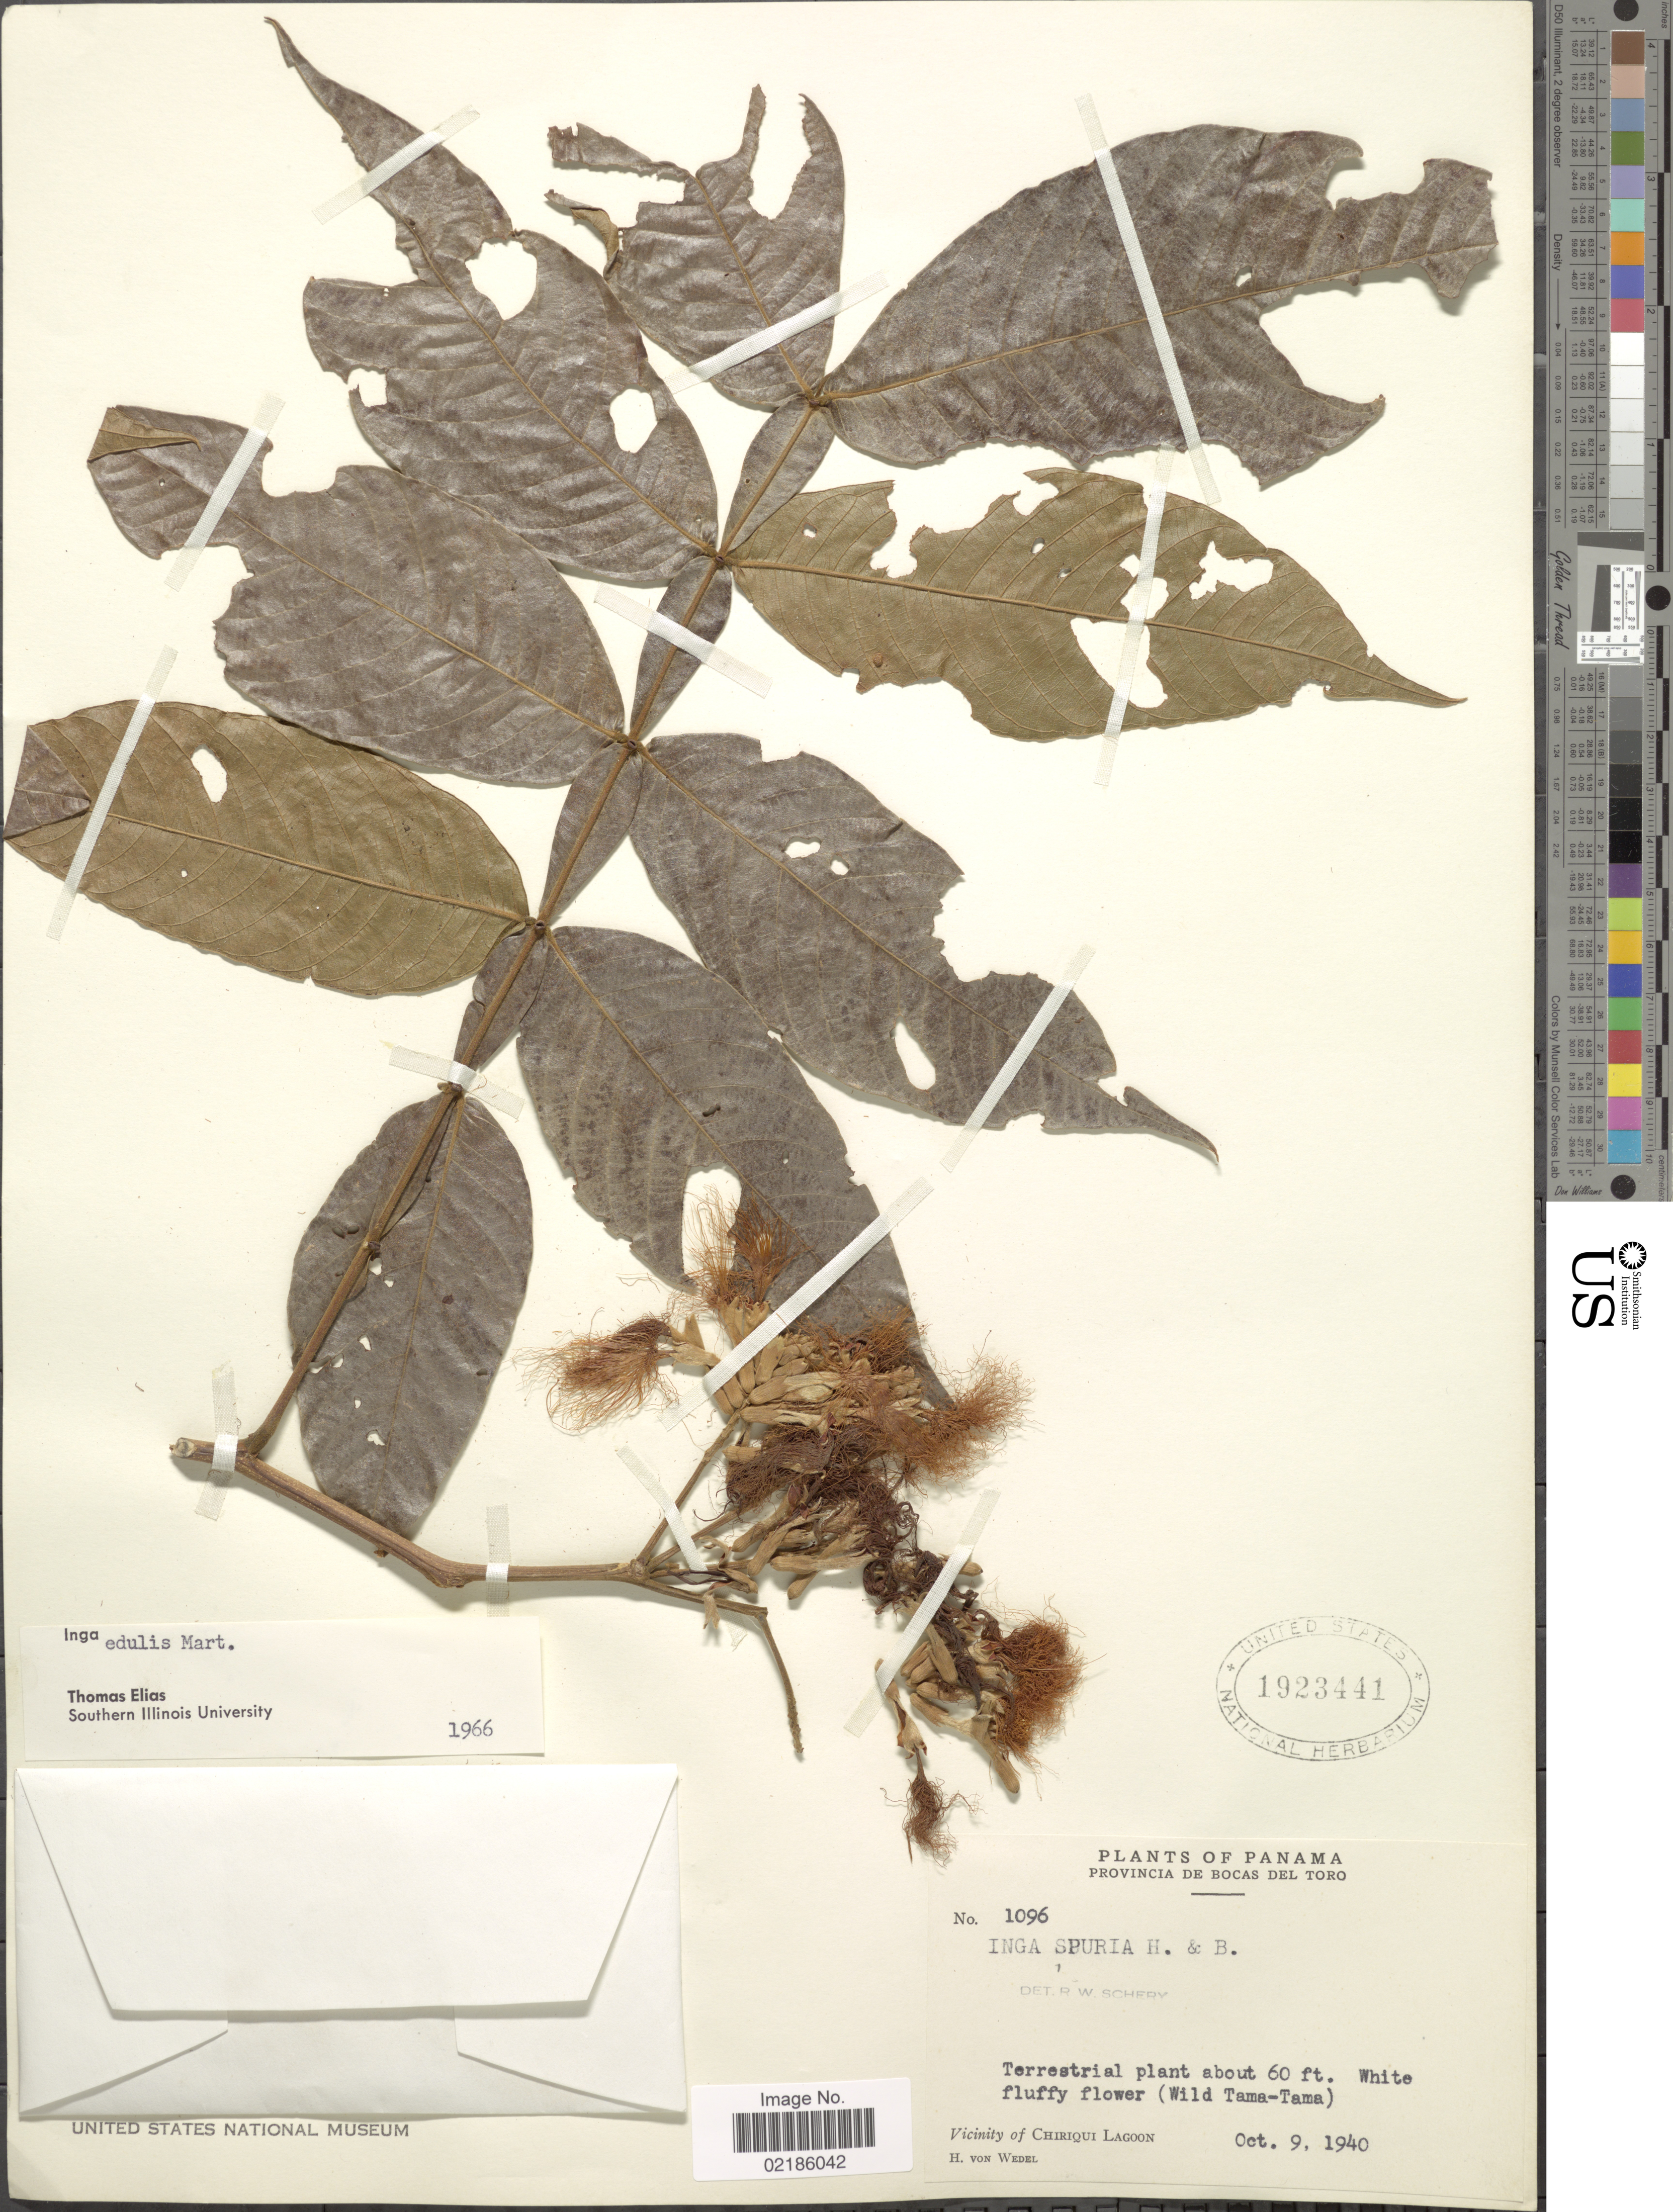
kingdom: Plantae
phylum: Tracheophyta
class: Magnoliopsida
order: Fabales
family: Fabaceae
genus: Inga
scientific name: Inga edulis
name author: Mart.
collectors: H. von Wedel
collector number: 1096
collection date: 1940-10-09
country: Panama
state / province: Bocas del Toro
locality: Vicinity of Chiriqui Lagoon.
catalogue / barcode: US 1923441